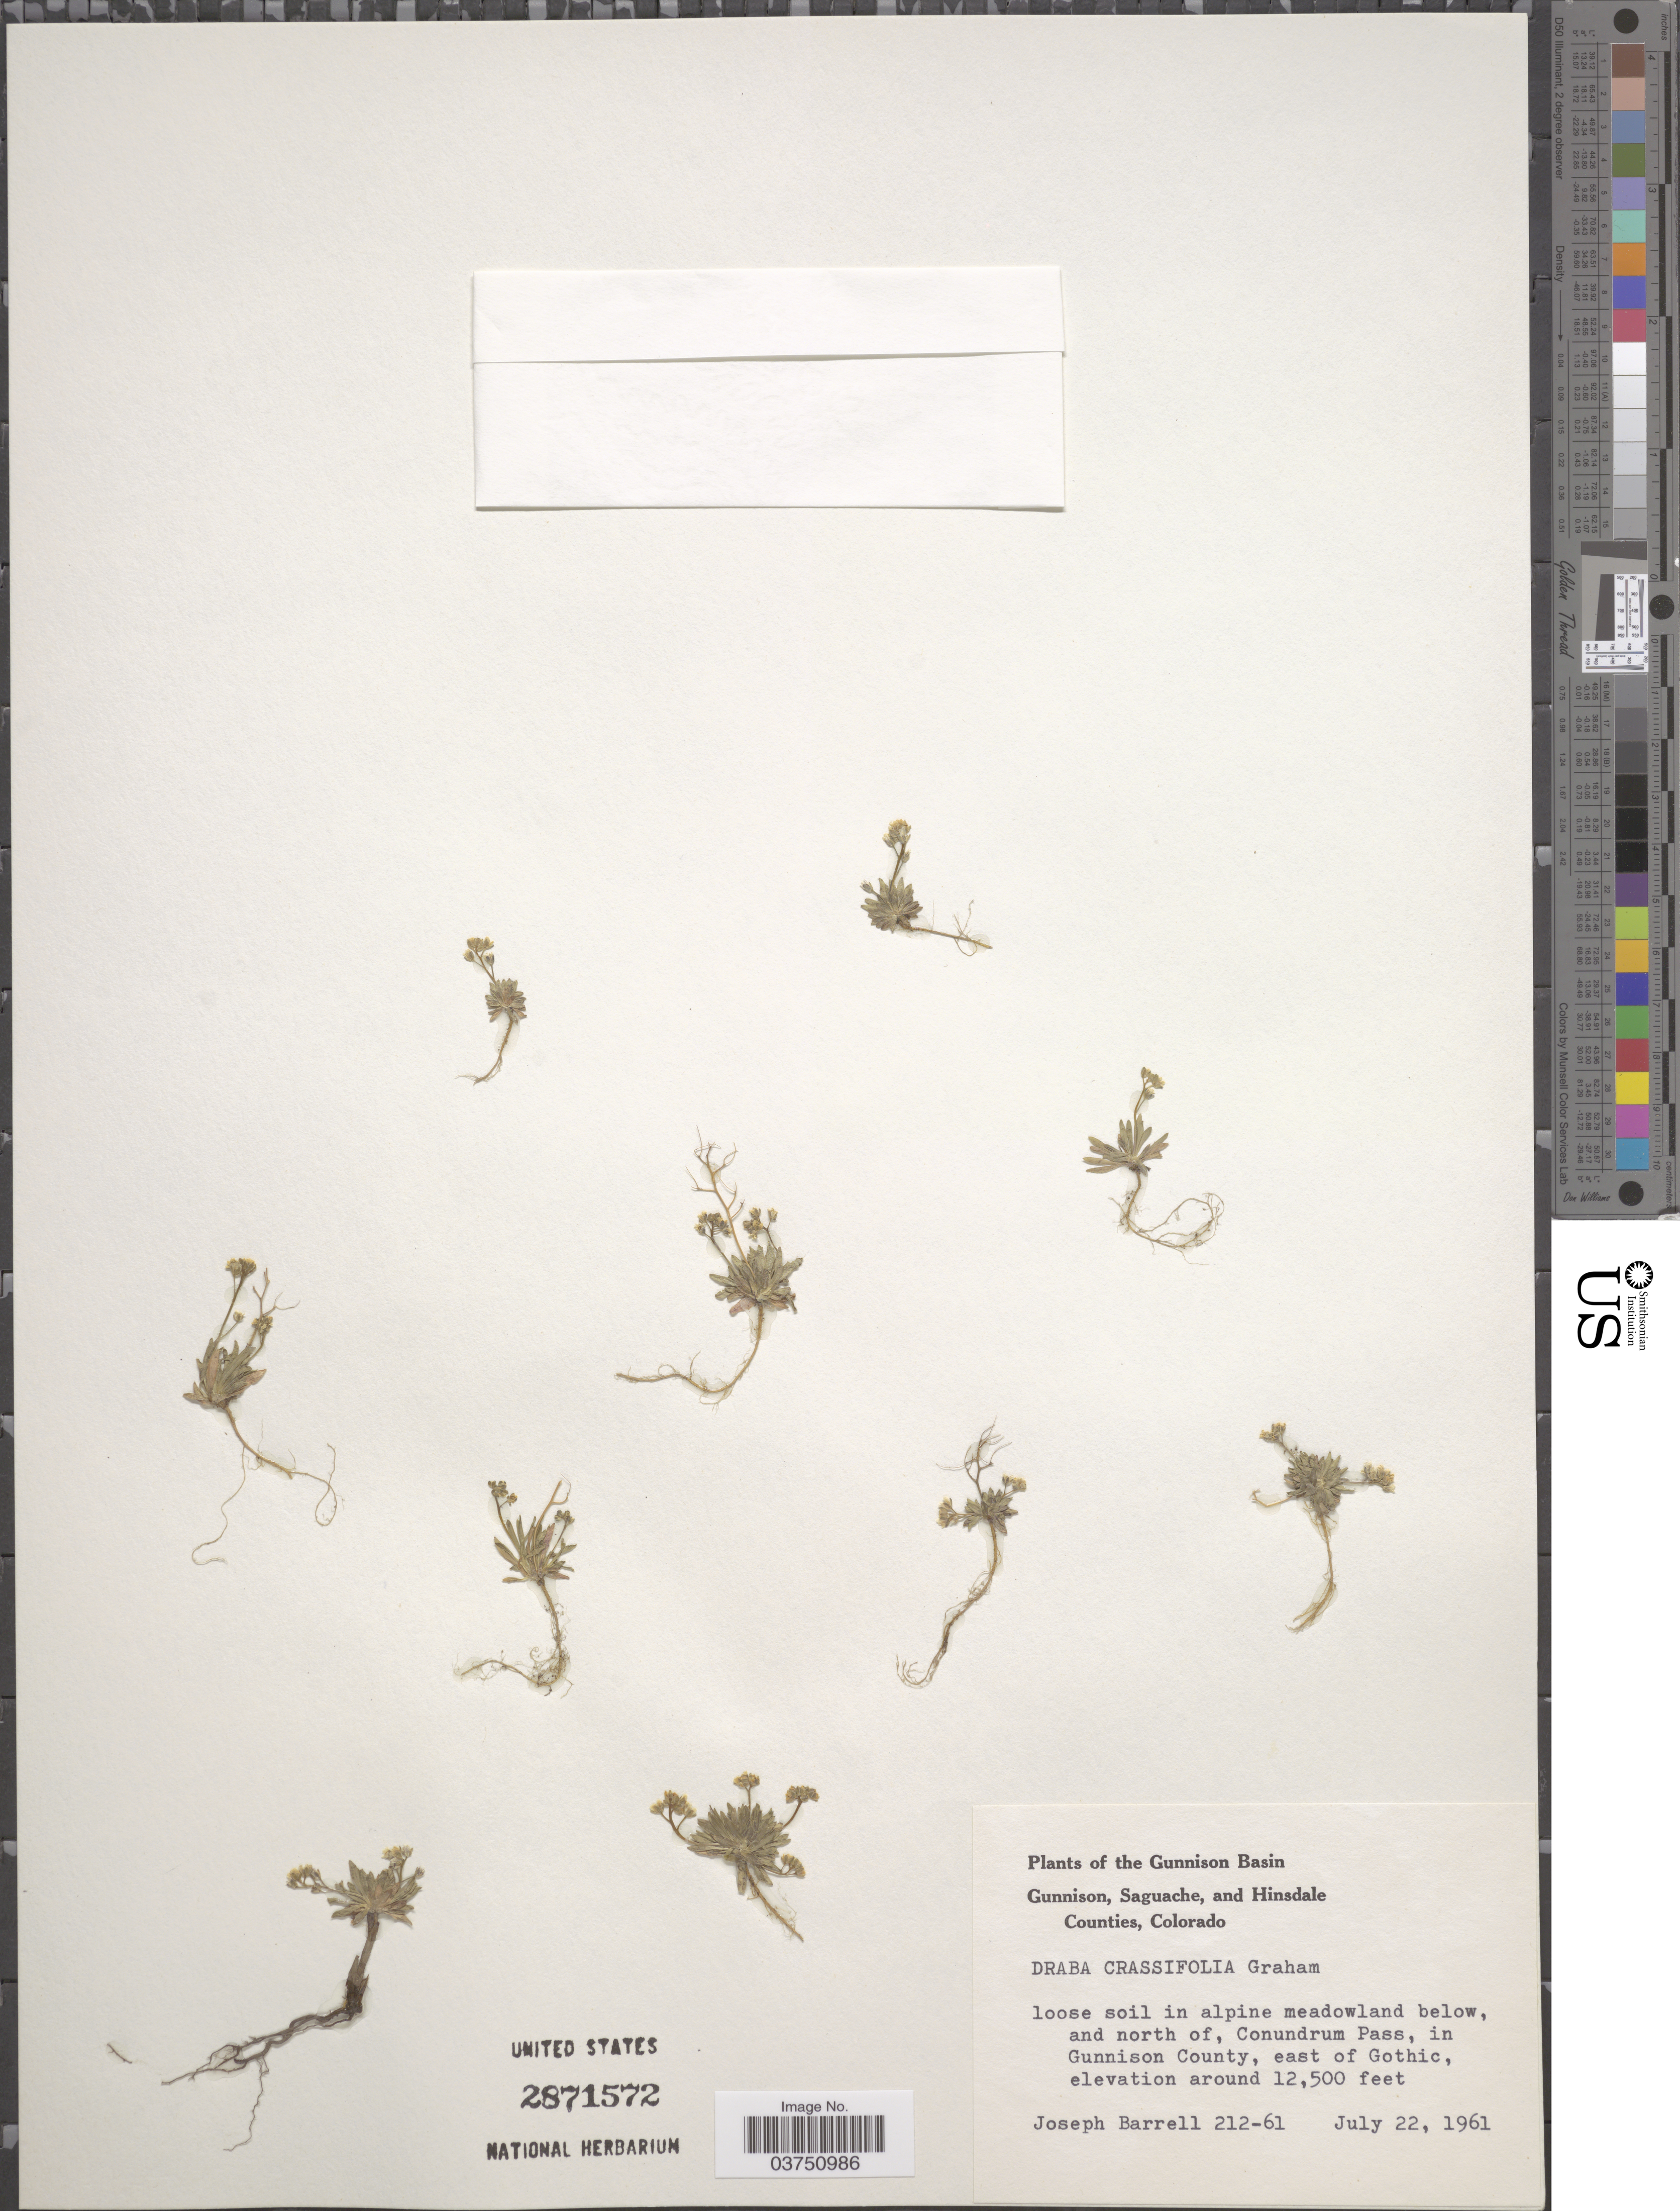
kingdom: Plantae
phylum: Tracheophyta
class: Magnoliopsida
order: Brassicales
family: Brassicaceae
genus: Draba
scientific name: Draba crassifolia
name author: Graham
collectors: J. Barrell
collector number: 212-61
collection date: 1961-07-22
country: United States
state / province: Colorado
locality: The Gunnison Basin. In alpine meadowland below, and north of, Conundrum Pass, in Gunnison County, east of Gothic.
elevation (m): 3810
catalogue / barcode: US 2871572